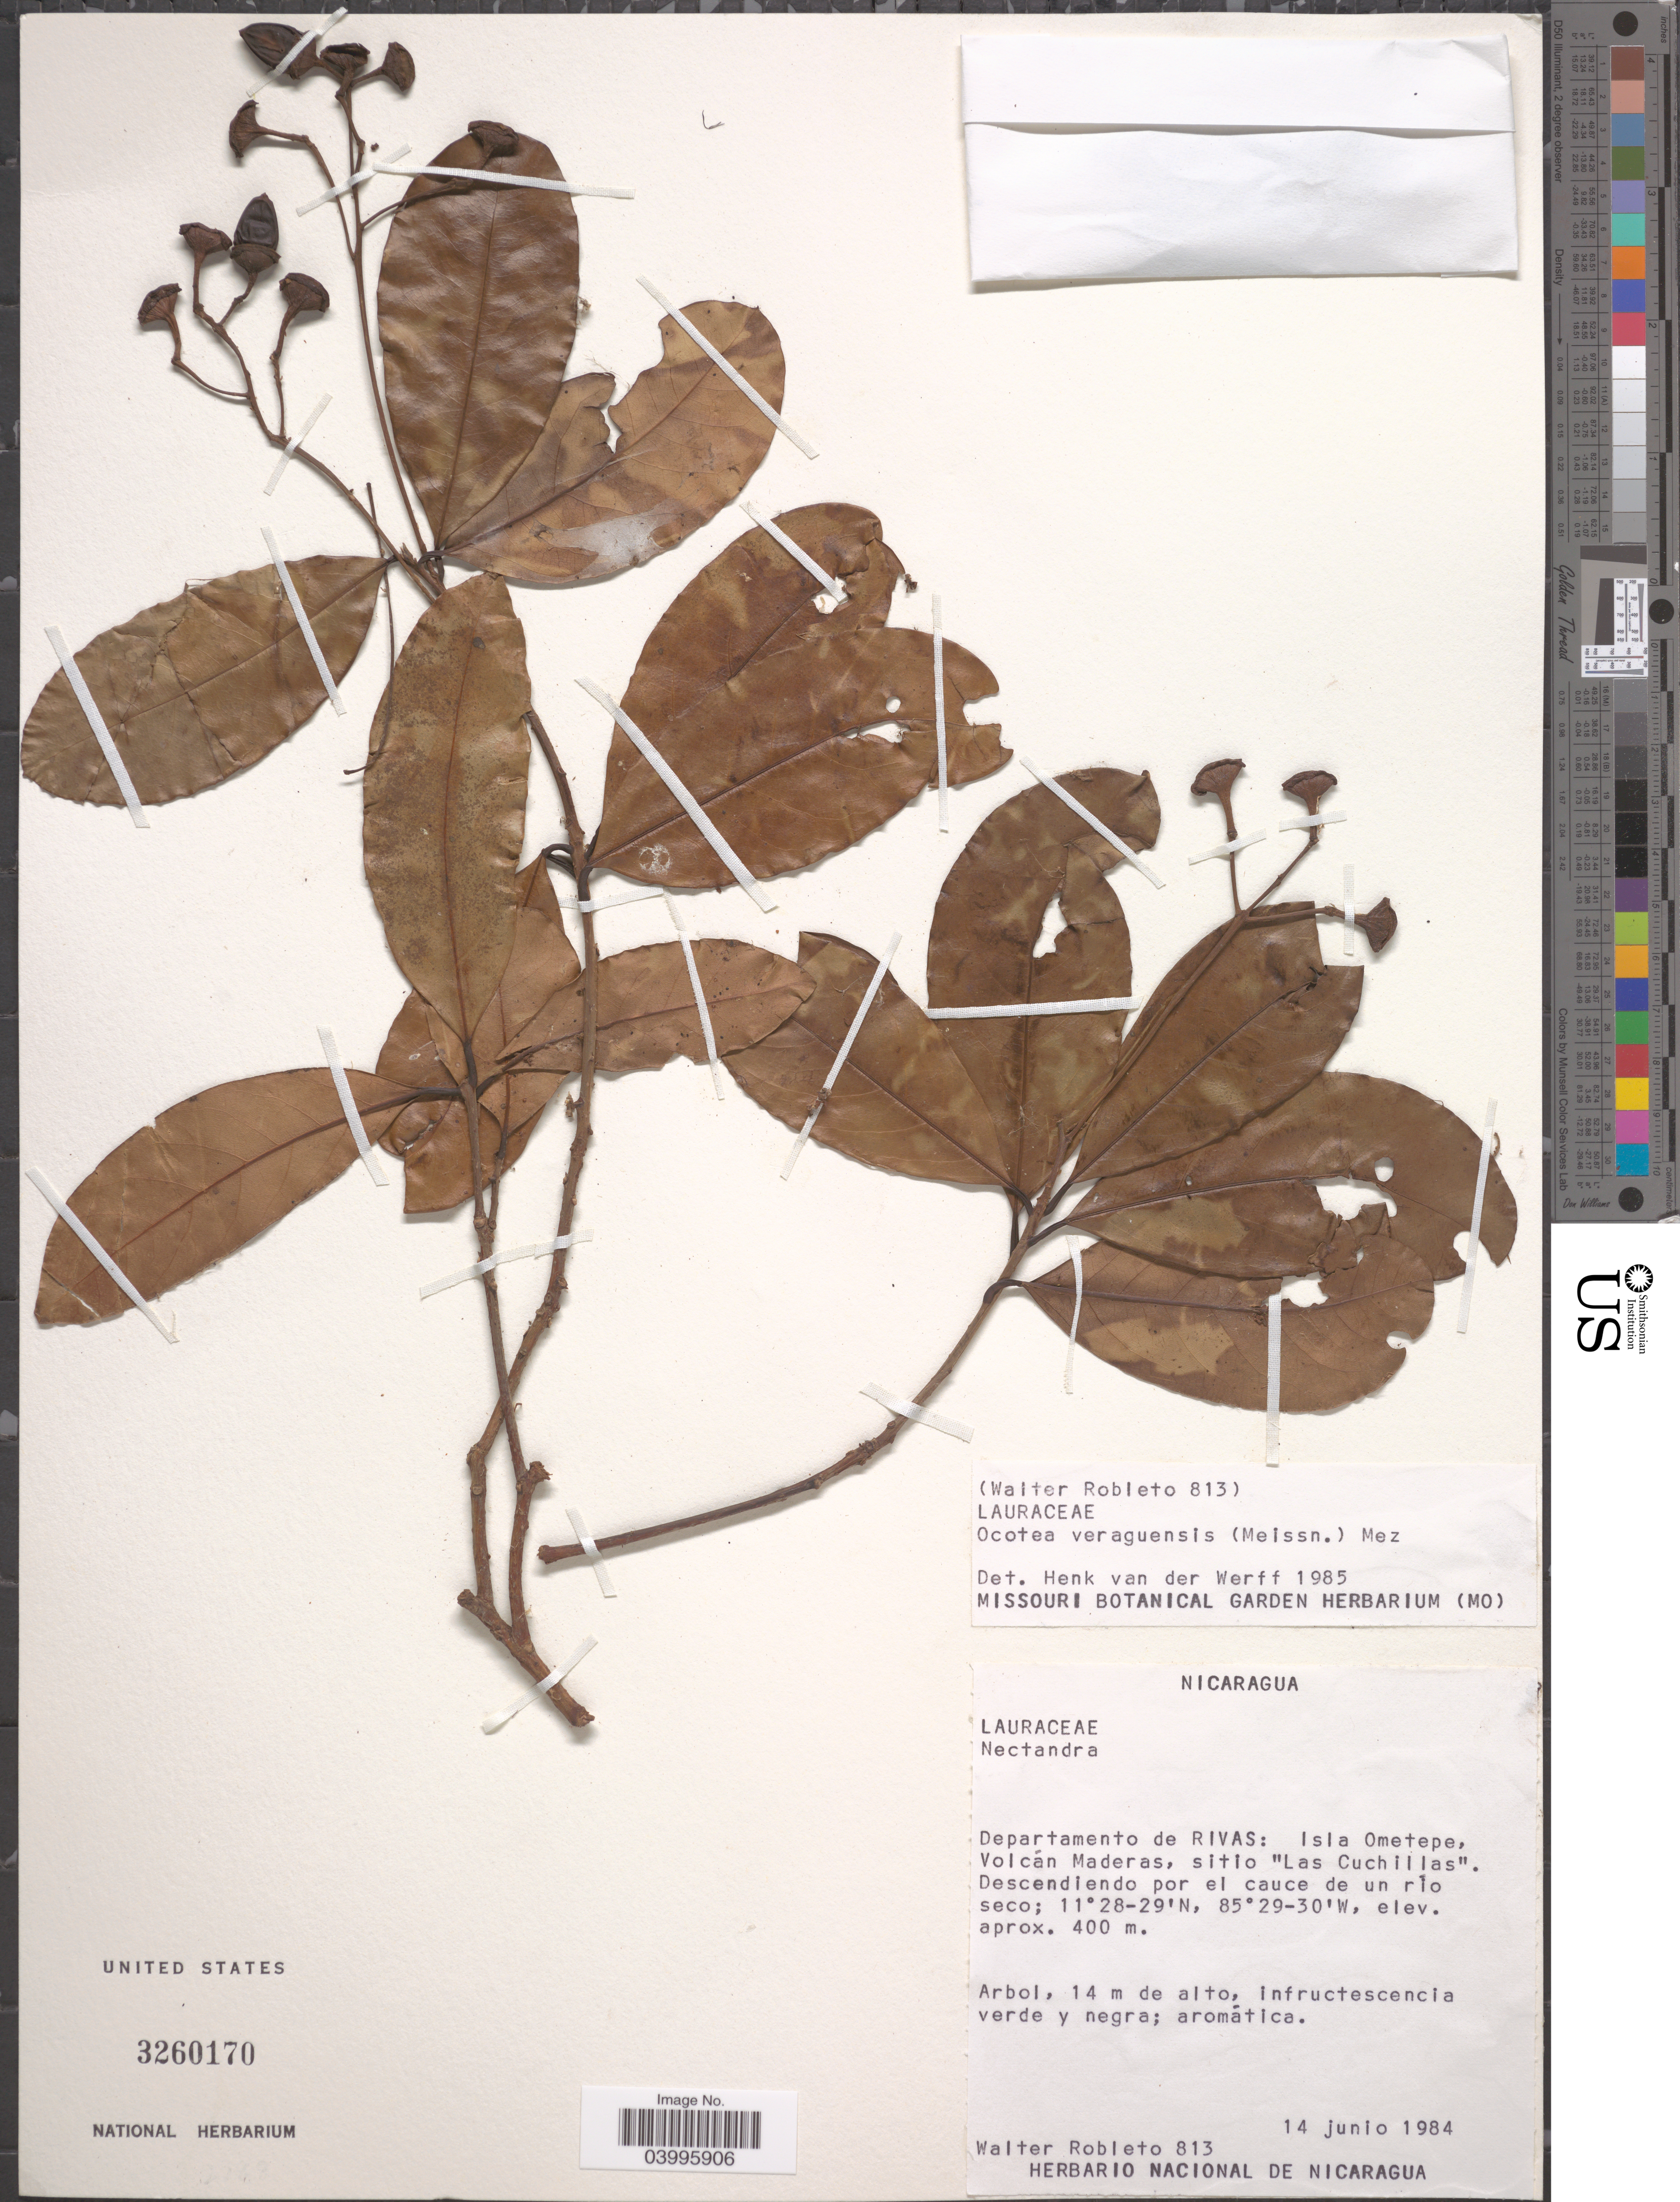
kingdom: Plantae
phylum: Tracheophyta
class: Magnoliopsida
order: Laurales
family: Lauraceae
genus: Ocotea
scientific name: Ocotea veraguensis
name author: (Meisn.) Mez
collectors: W. Robleto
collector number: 813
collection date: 1984-06-14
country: Nicaragua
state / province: Rivas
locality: Departamento de Rivas: Isla Ometepe, Volcán Maderas, sitio 'Las Cuchillas'. Descendiendo por el cauce de un río seco.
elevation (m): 400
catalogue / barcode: US 3260170